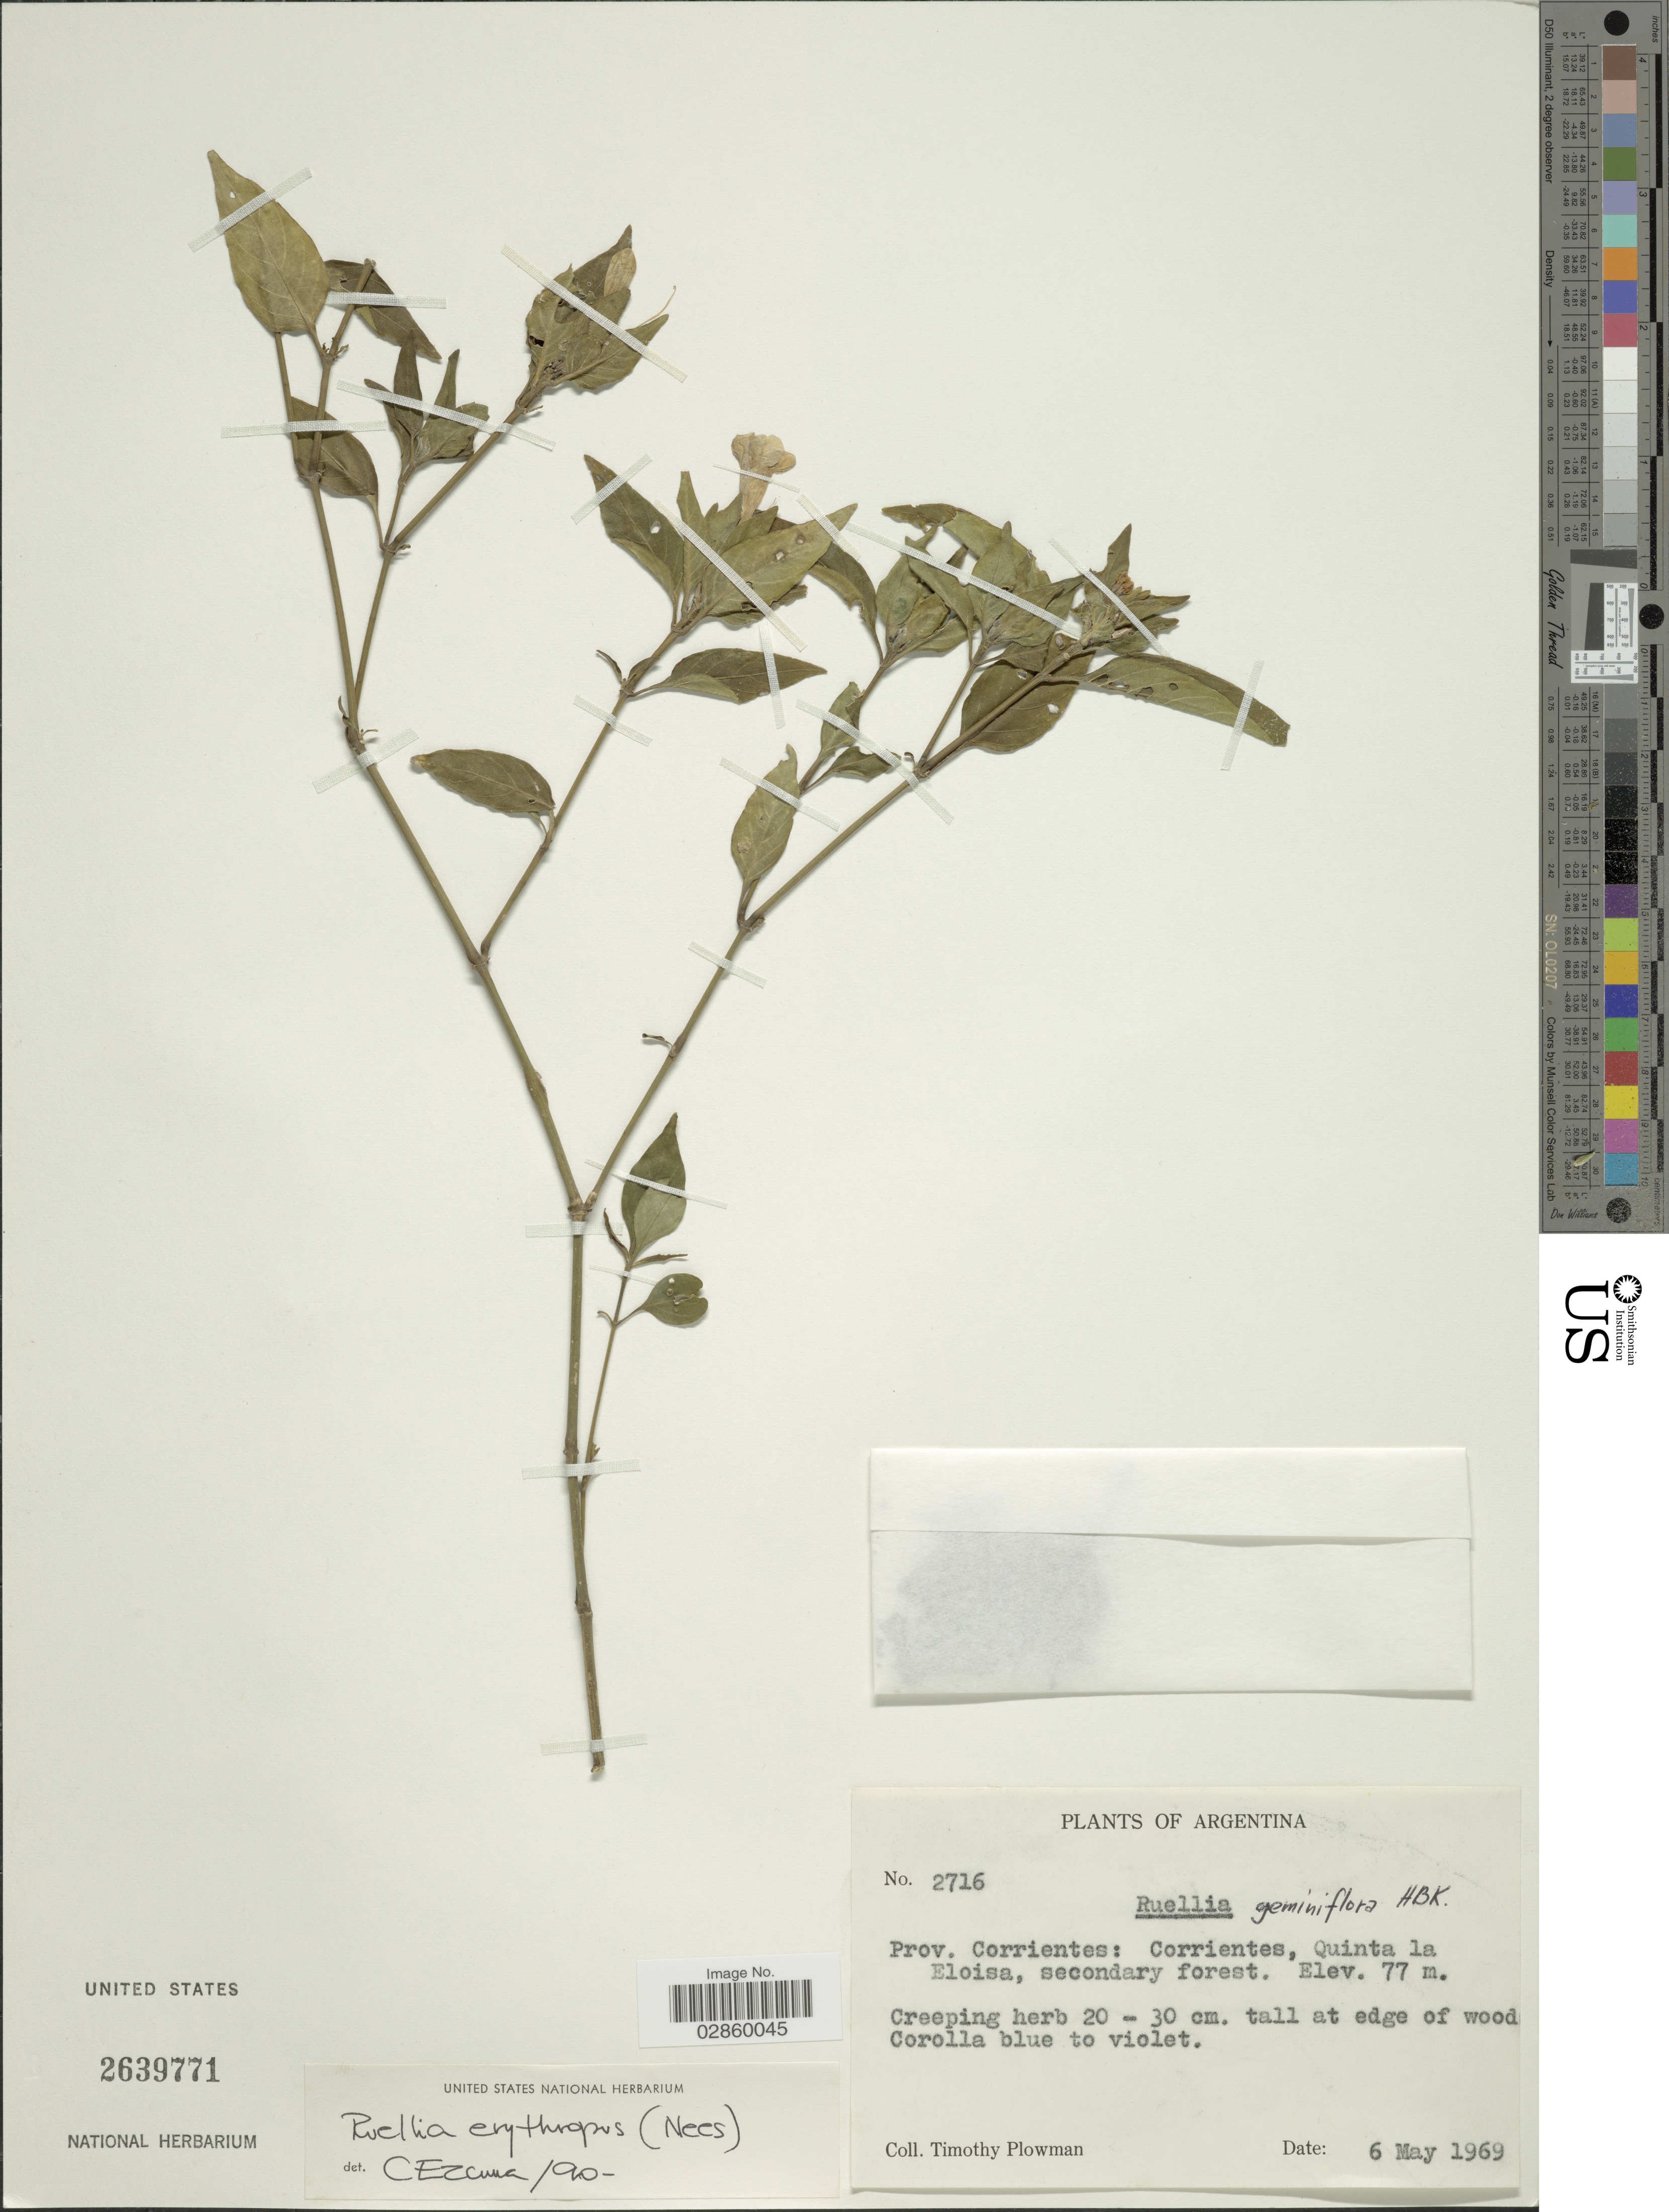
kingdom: Plantae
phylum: Tracheophyta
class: Magnoliopsida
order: Lamiales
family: Acanthaceae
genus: Ruellia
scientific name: Ruellia erythropus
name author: (Nees) Lindau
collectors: T. Plowman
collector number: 2716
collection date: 1969-05-06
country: Argentina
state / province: Corrientes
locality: Corrientes, Quinta la Eloisa, secondary forest.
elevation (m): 77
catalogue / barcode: US 2639771